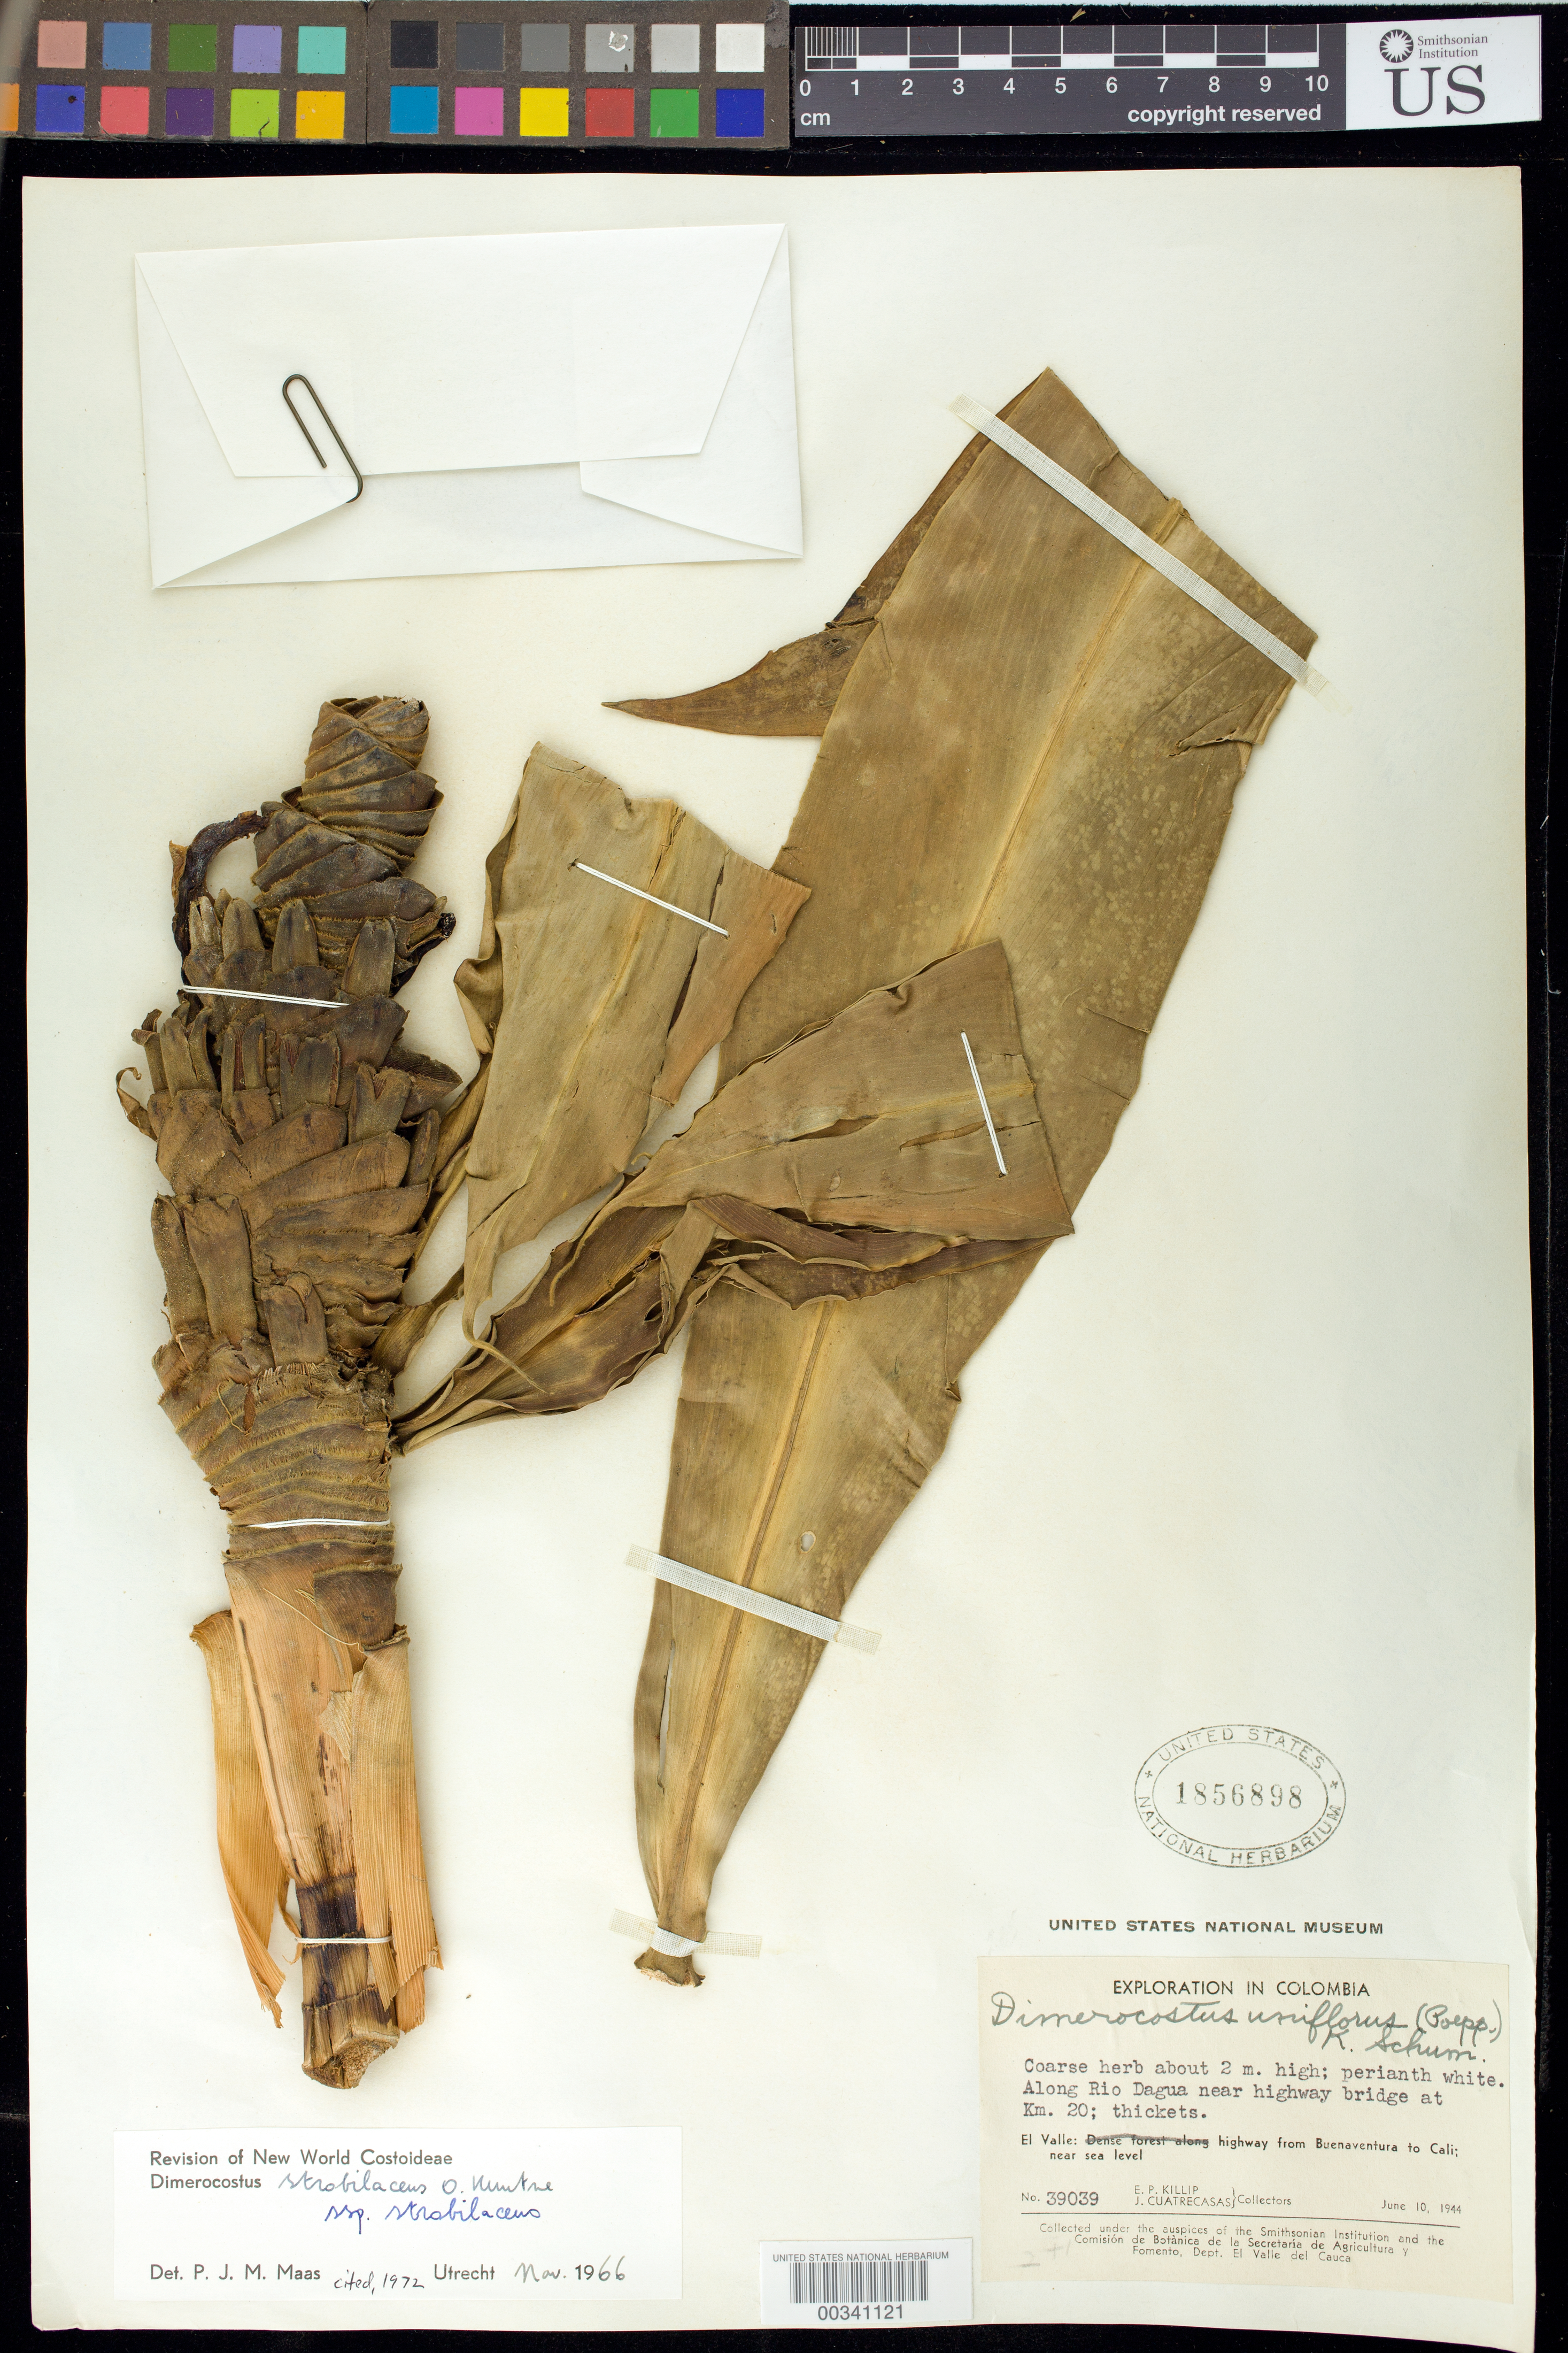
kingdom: Plantae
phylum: Tracheophyta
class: Liliopsida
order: Zingiberales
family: Costaceae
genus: Dimerocostus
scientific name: Dimerocostus strobilaceus subsp. strobilaceus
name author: Kuntze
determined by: Maas, Paul J. M.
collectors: E. P. Killip & J. Cuatrecasas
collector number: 39039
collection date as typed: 10 Jun 1944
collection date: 1944-06-10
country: Colombia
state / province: Valle del Cauca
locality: Along Rio Dagua near highway bridge at km 20, El Valle: highway from Buena Ventura to Cali; near sea level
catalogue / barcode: US 1856898